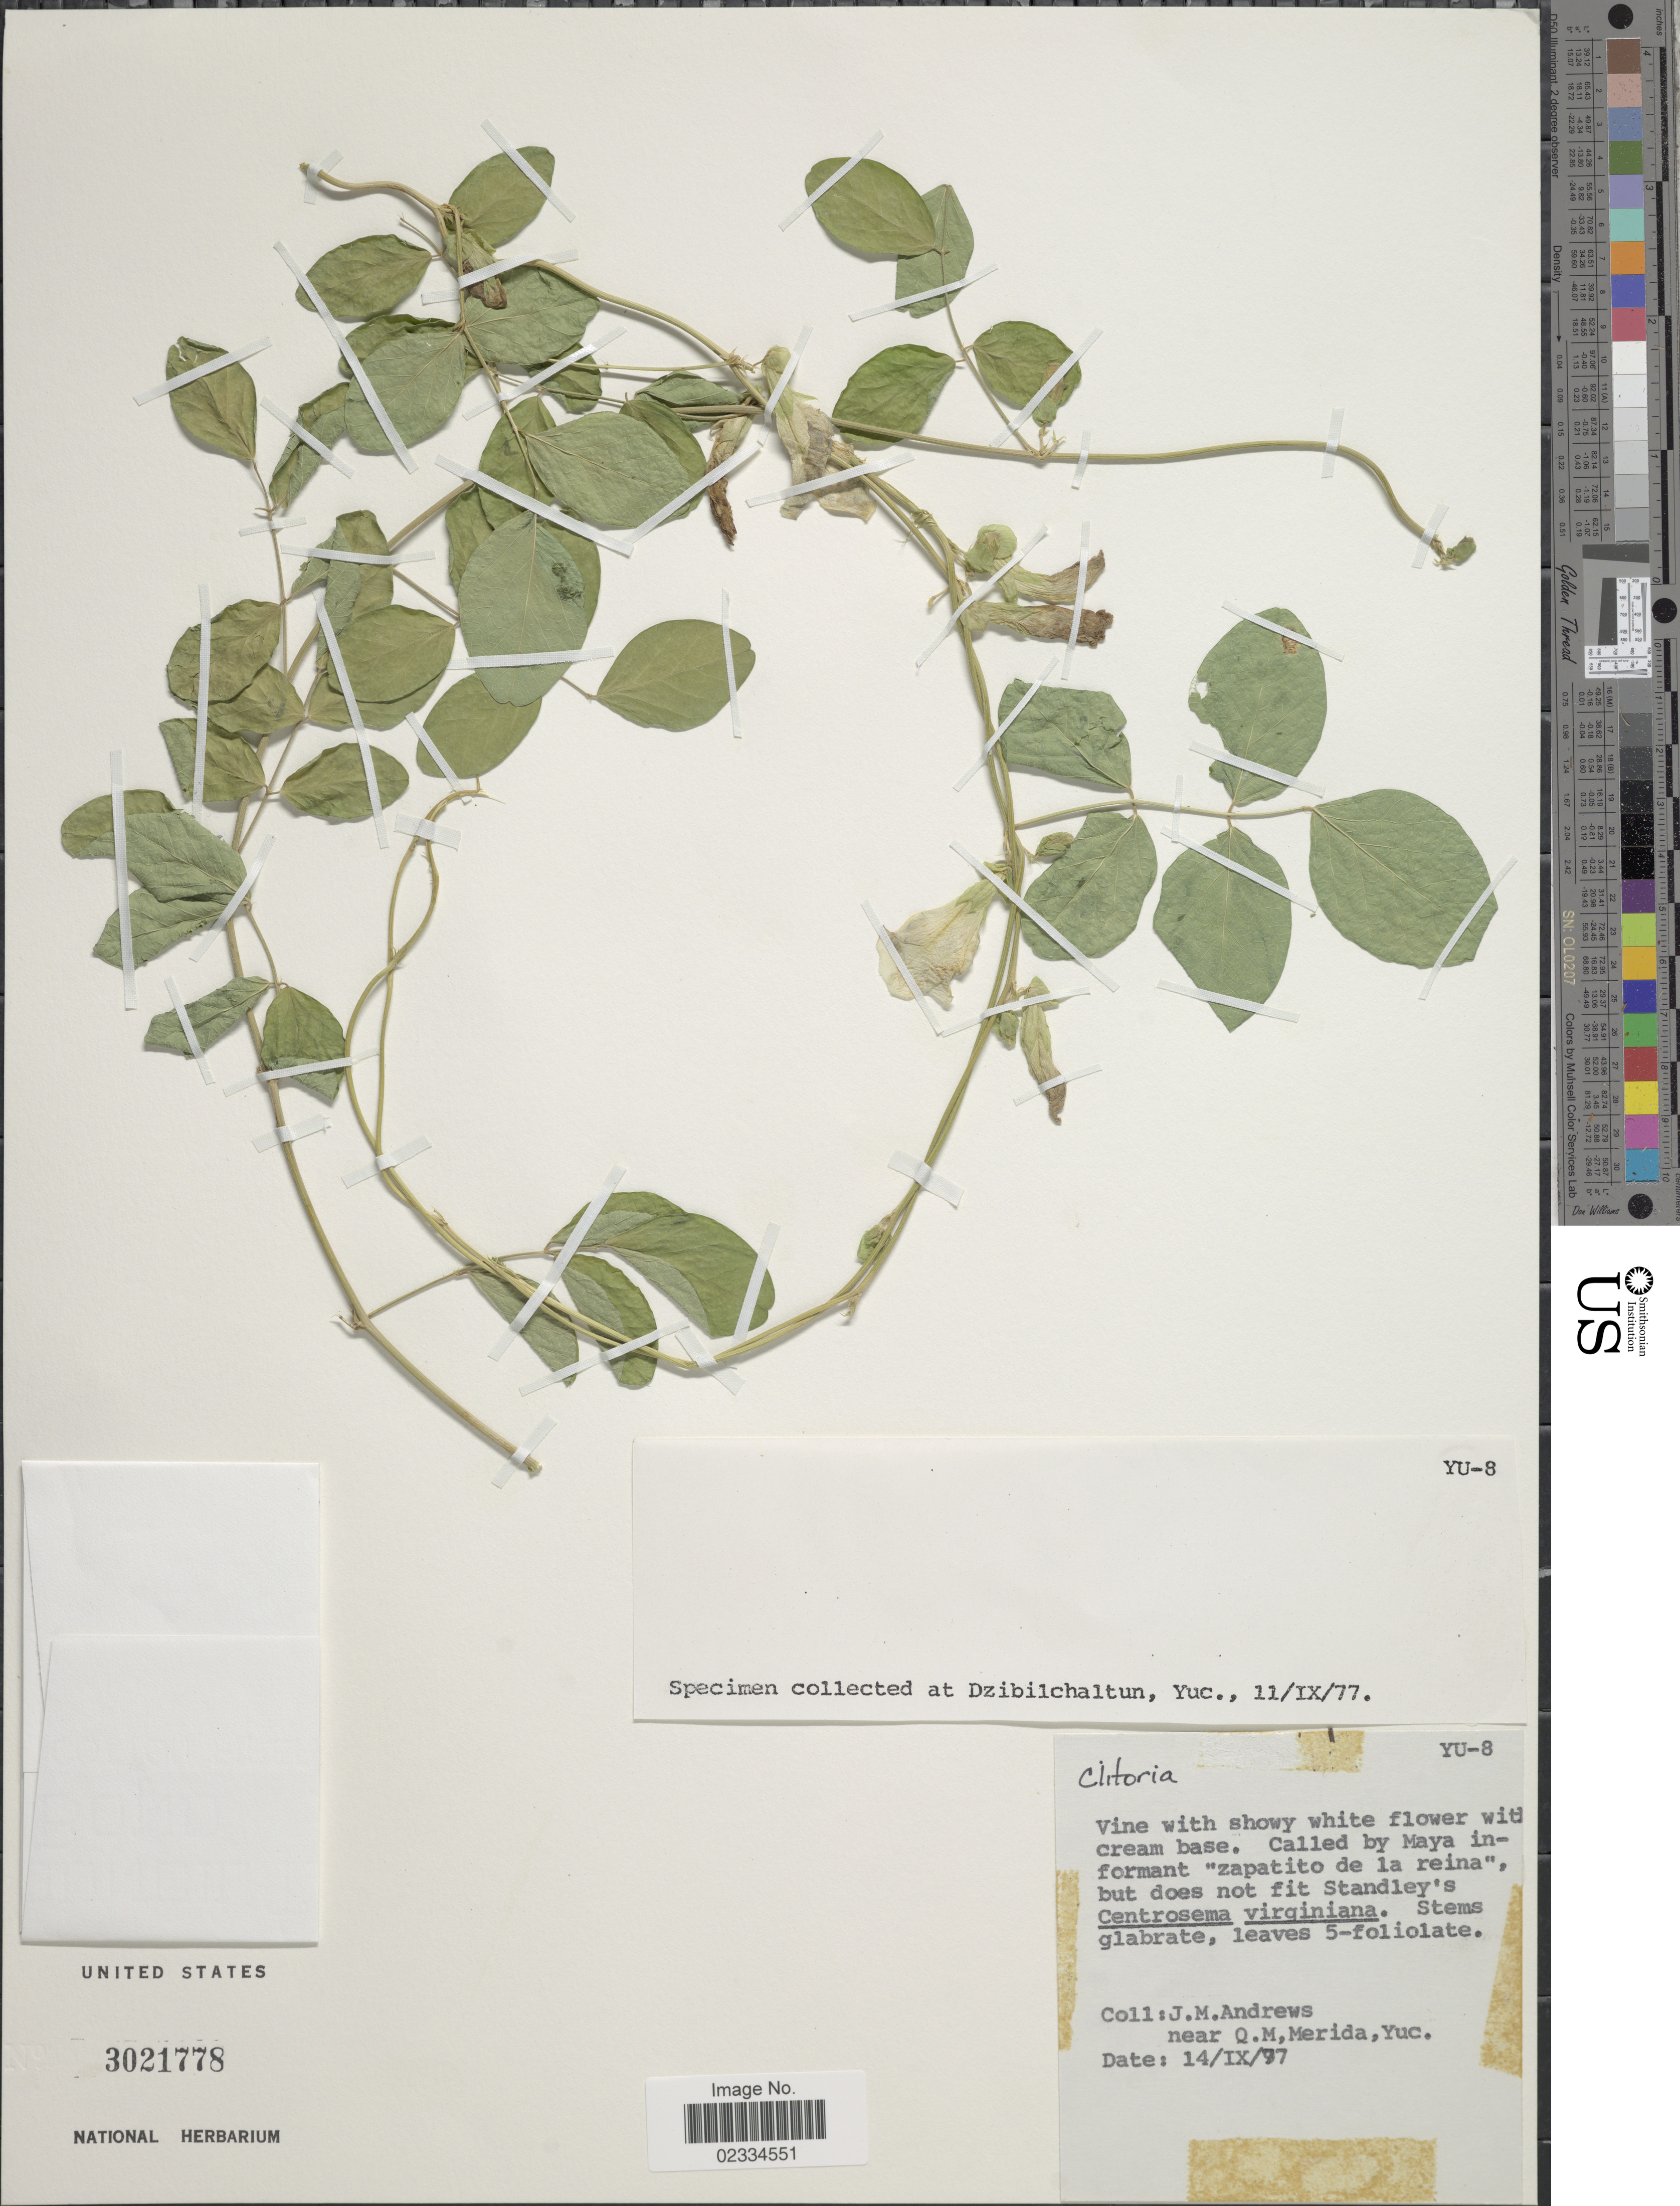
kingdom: Plantae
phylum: Tracheophyta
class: Magnoliopsida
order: Fabales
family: Fabaceae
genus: Clitoria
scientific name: Clitoria sp.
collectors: J. M. Andrews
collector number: YU-8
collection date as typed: Transcribed d/m/y: 14/10/77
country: Mexico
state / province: Yucatán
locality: Near Q.M. Merida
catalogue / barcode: US 3021778